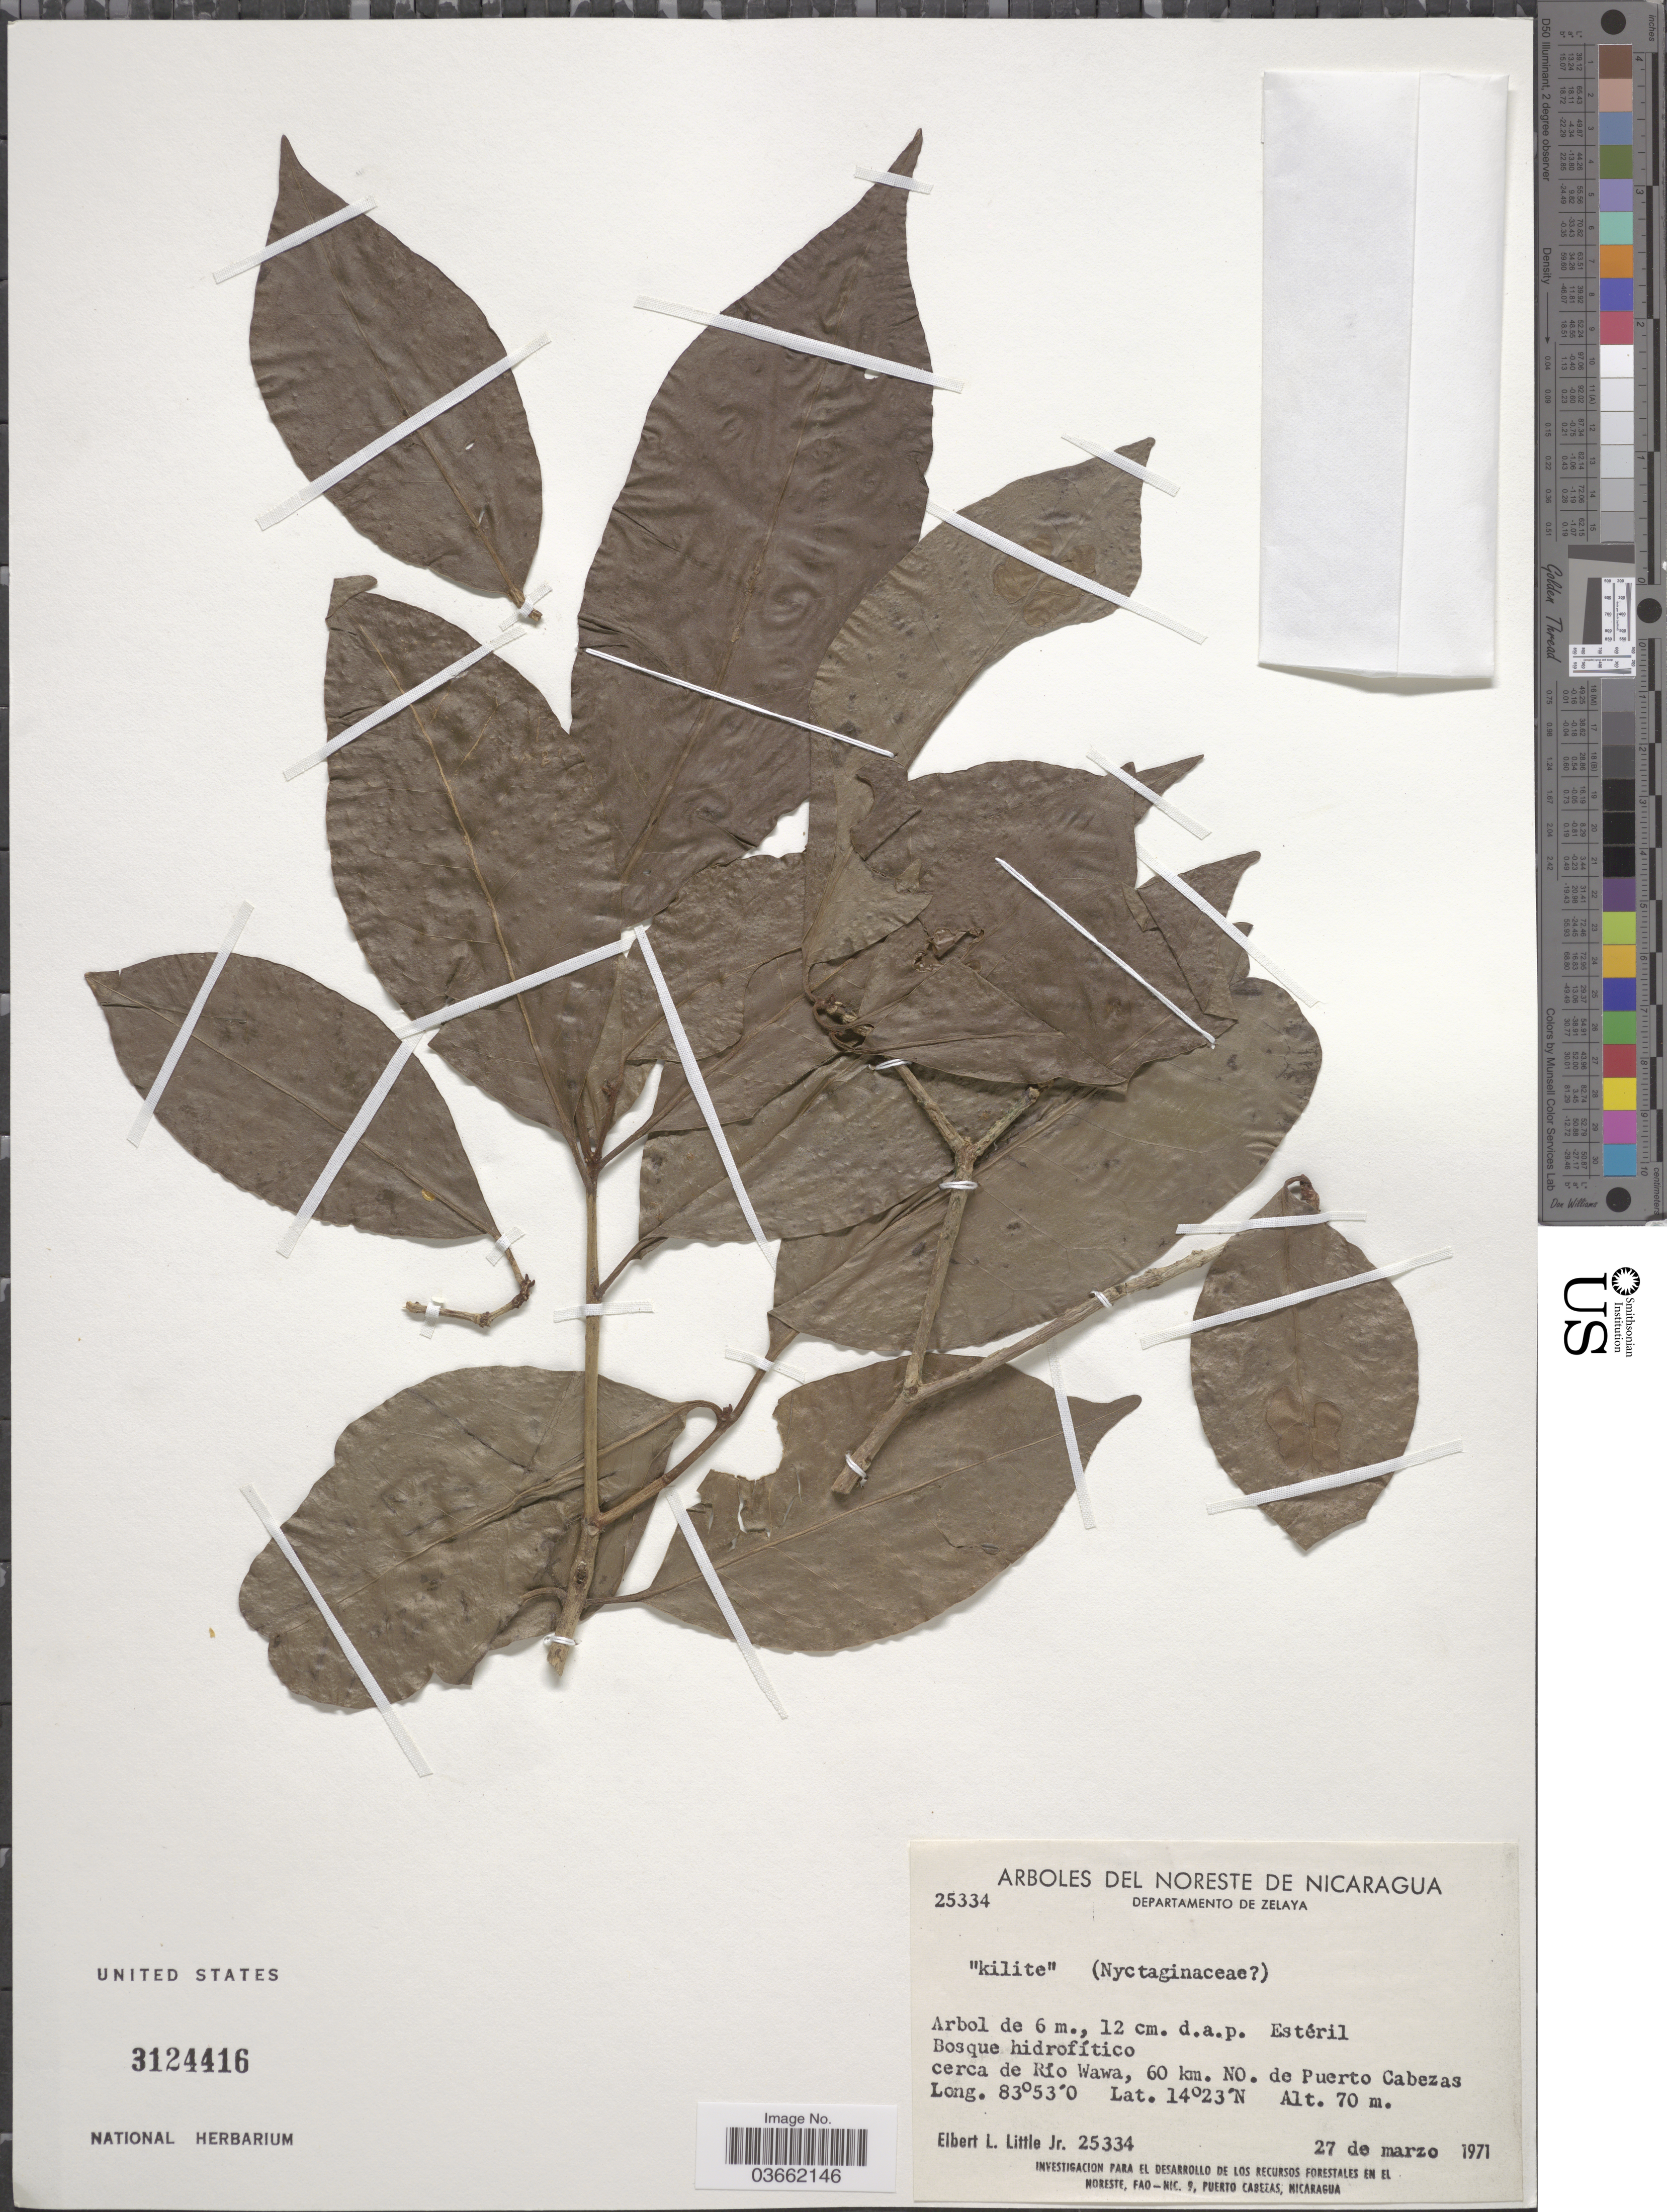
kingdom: Plantae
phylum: Tracheophyta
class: Magnoliopsida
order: Caryophyllales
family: Nyctaginaceae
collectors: E. L. Little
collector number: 25334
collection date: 1971-03-27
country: Nicaragua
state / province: Atlántico Norte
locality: Departamento de Zelaya. Cerca de Río Wawa, 60 km. NO. de Puerto Cabezas.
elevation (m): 70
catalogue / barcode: US 3124416